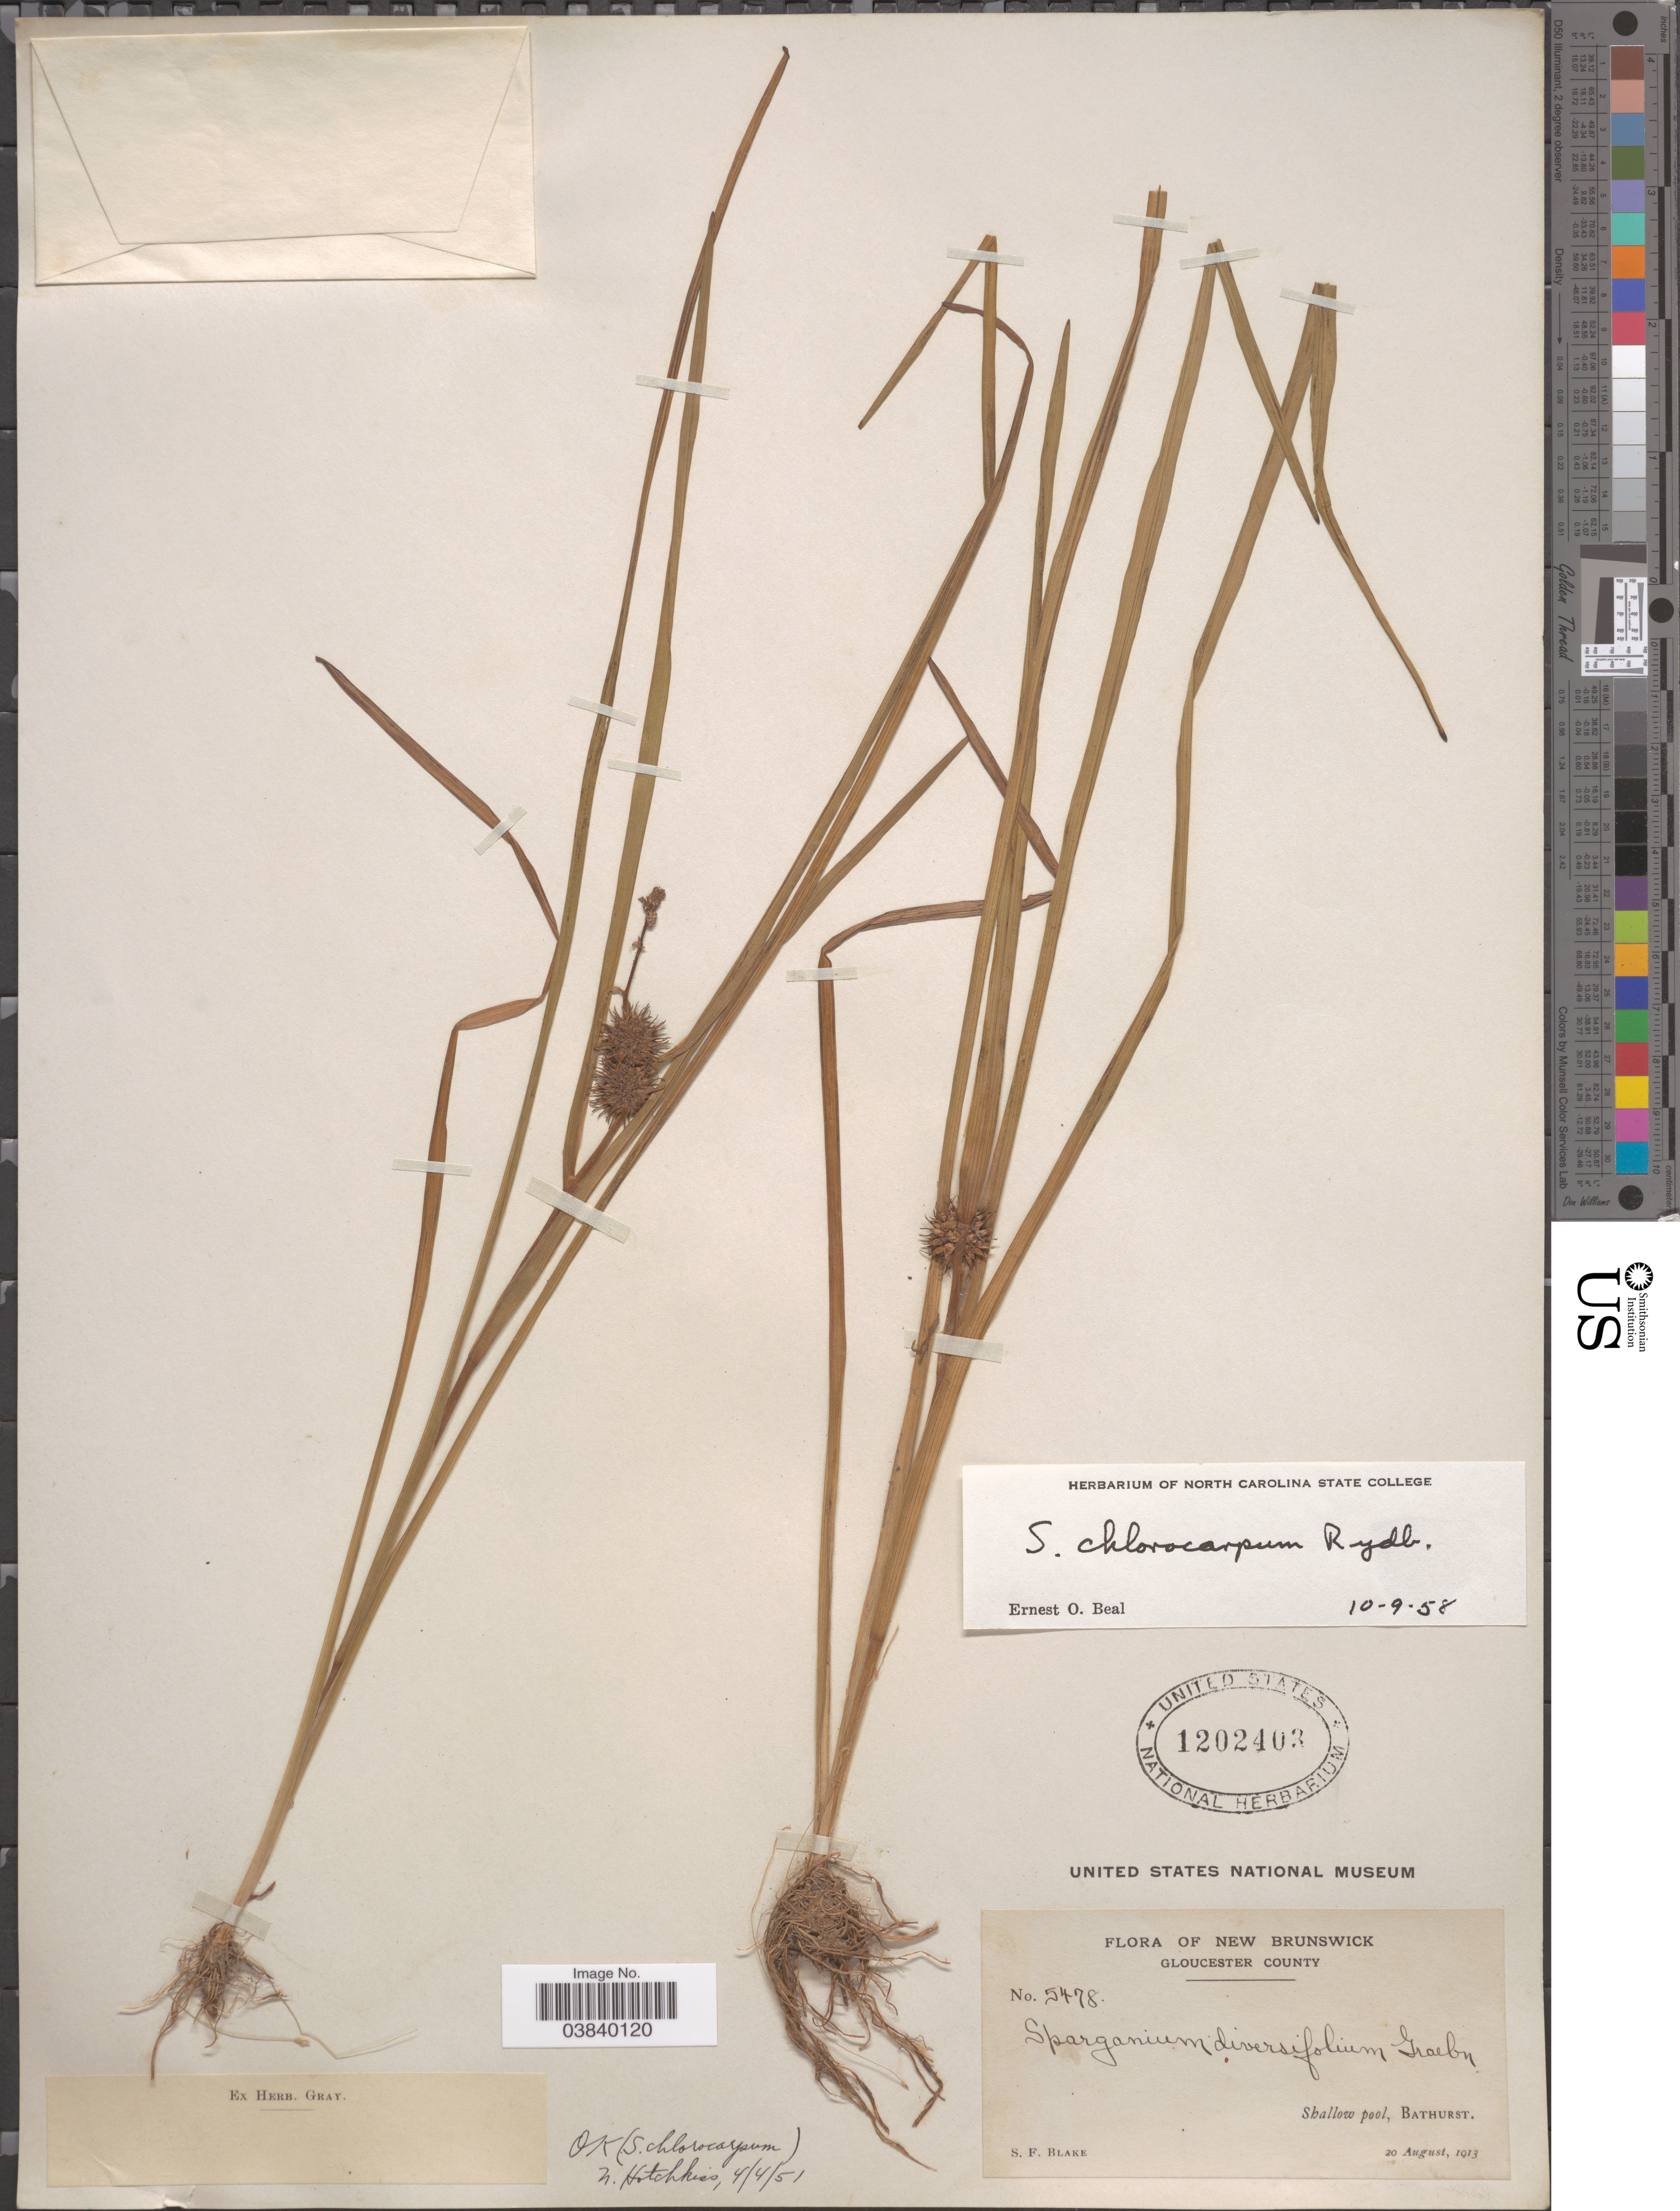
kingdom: Plantae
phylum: Tracheophyta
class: Liliopsida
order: Poales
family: Typhaceae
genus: Sparganium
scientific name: Sparganium chlorocarpum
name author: Rydb.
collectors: S. Blake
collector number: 5478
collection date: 1913-08-20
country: Canada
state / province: New Brunswick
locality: Gloucester County. Shallow pool, Bathurst.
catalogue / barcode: US 1202403